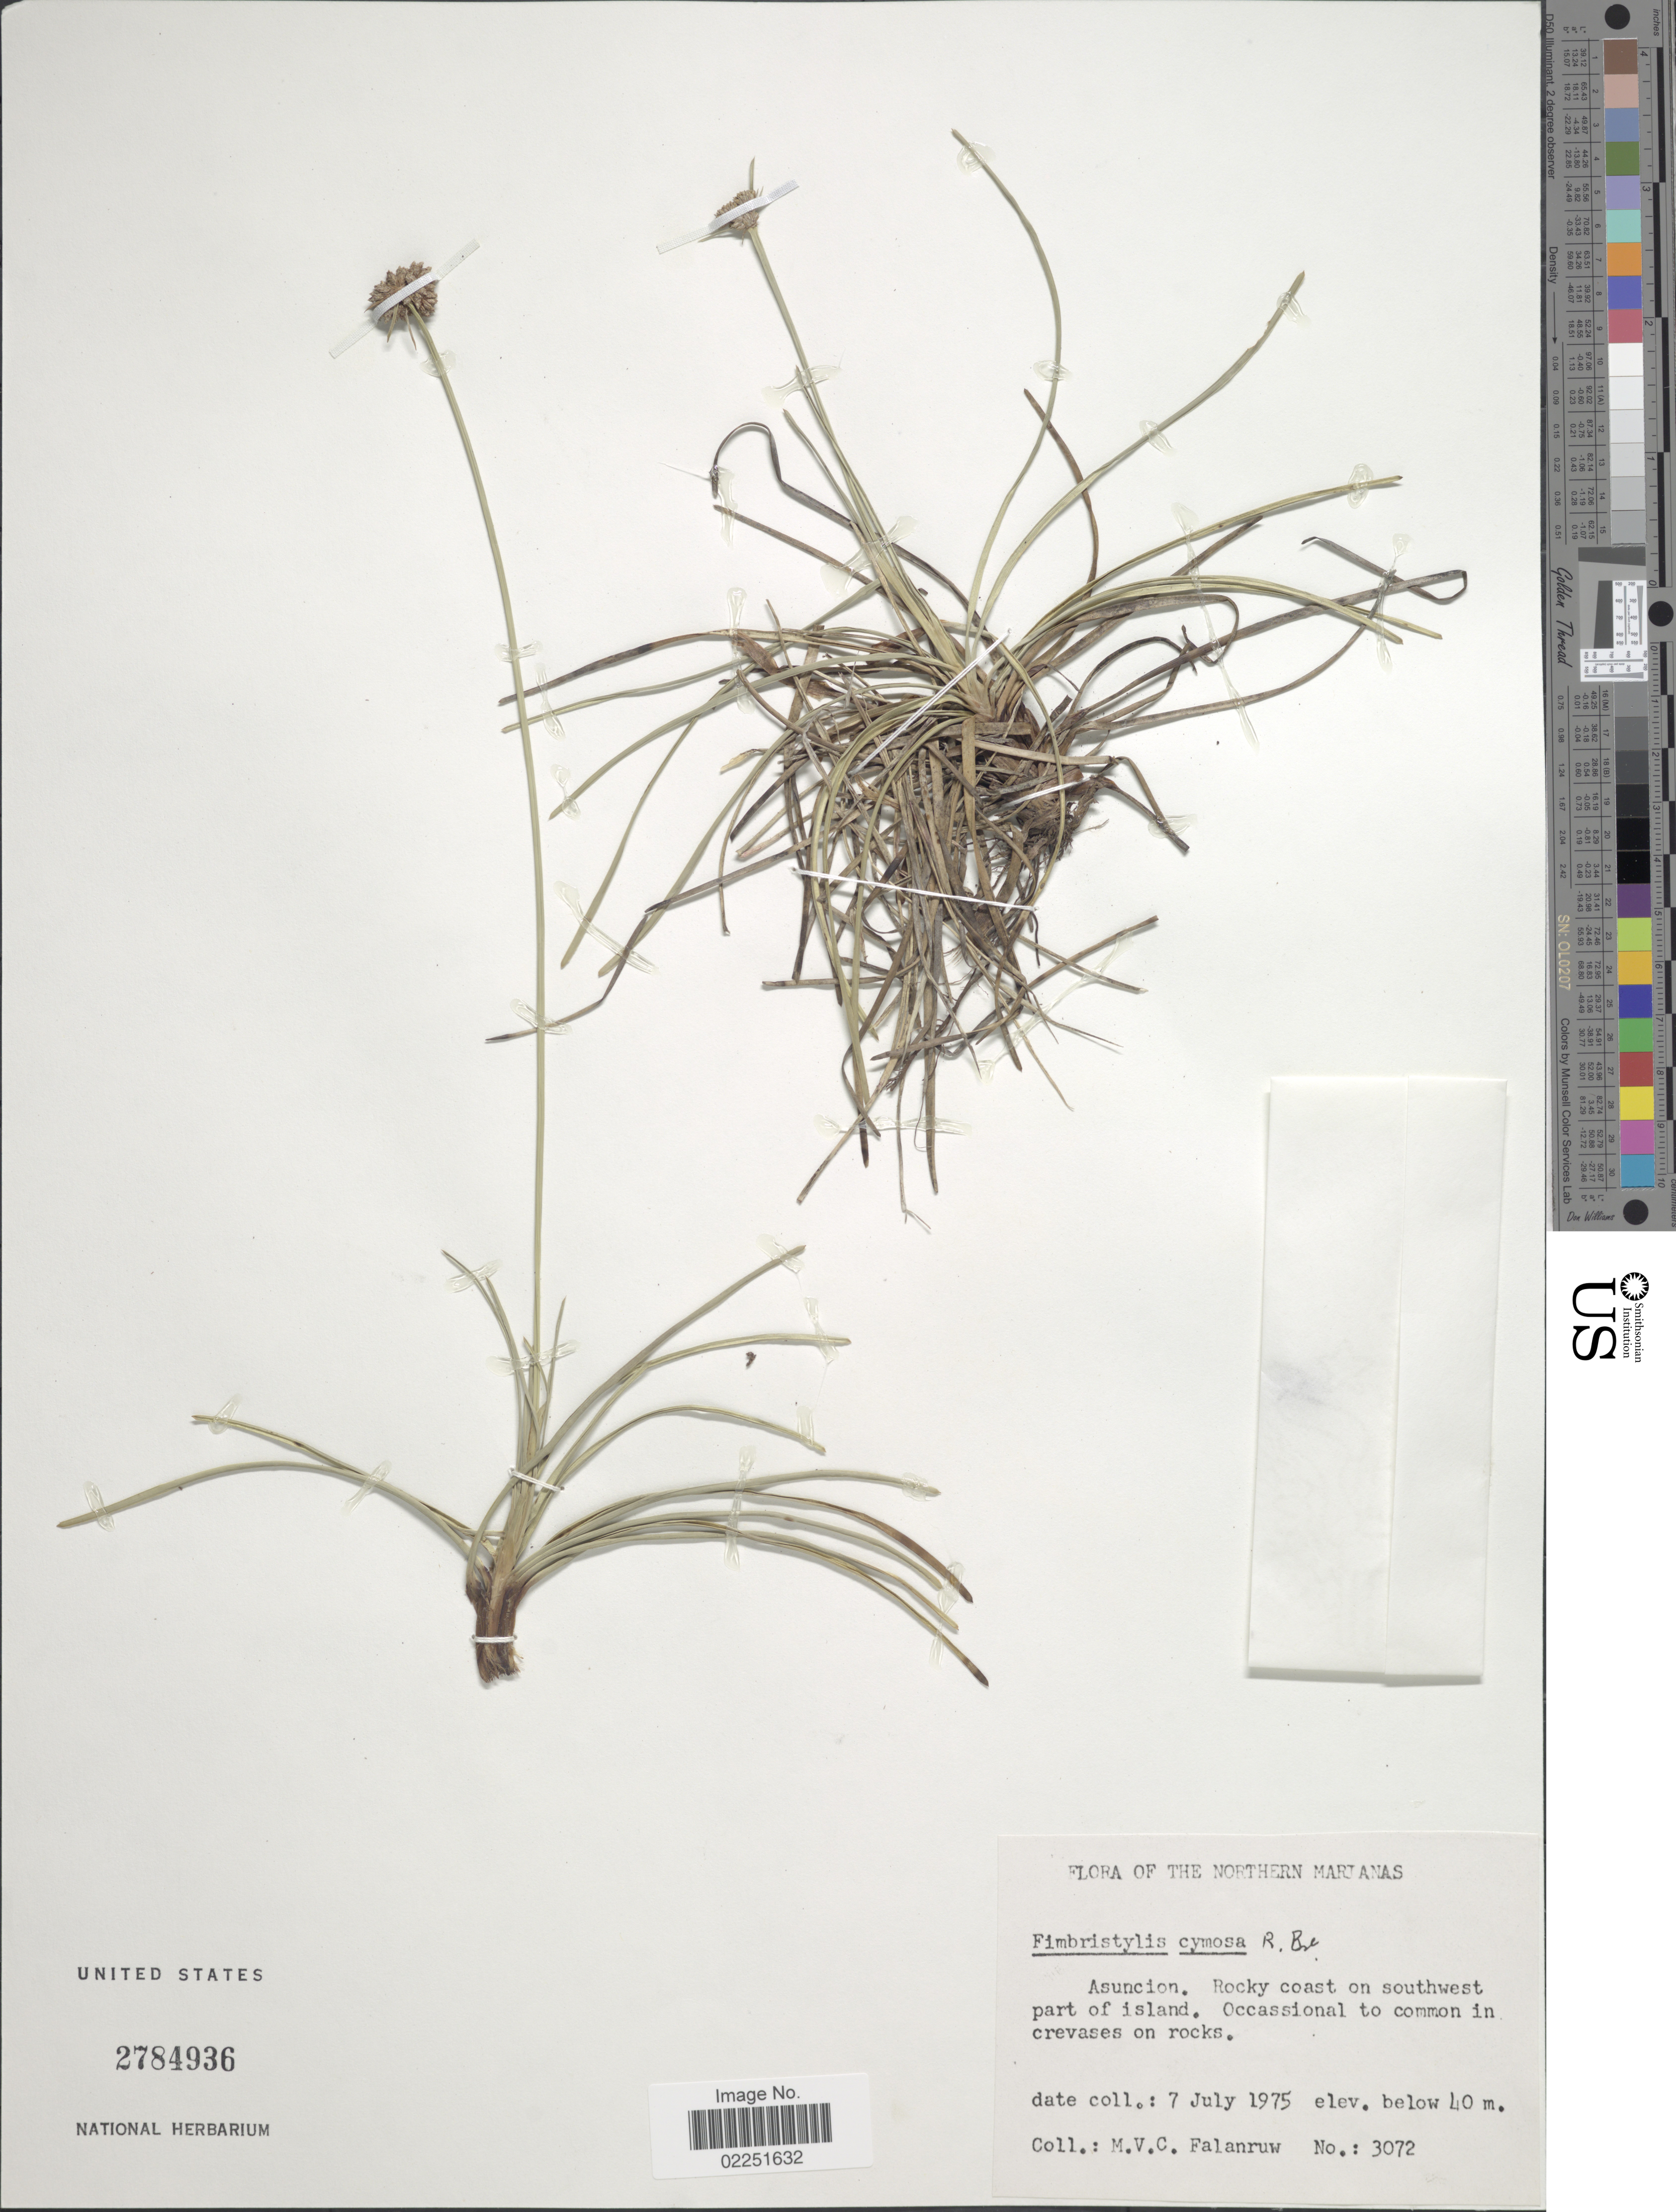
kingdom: Plantae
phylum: Tracheophyta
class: Liliopsida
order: Poales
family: Cyperaceae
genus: Fimbristylis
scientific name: Fimbristylis cymosa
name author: R. Br.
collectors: M. V. Falanruw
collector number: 3072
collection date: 1975-07-07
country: Northern Mariana Islands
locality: Asuncion. Rocky coast on southwest part of island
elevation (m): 40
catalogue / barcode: US 2784936